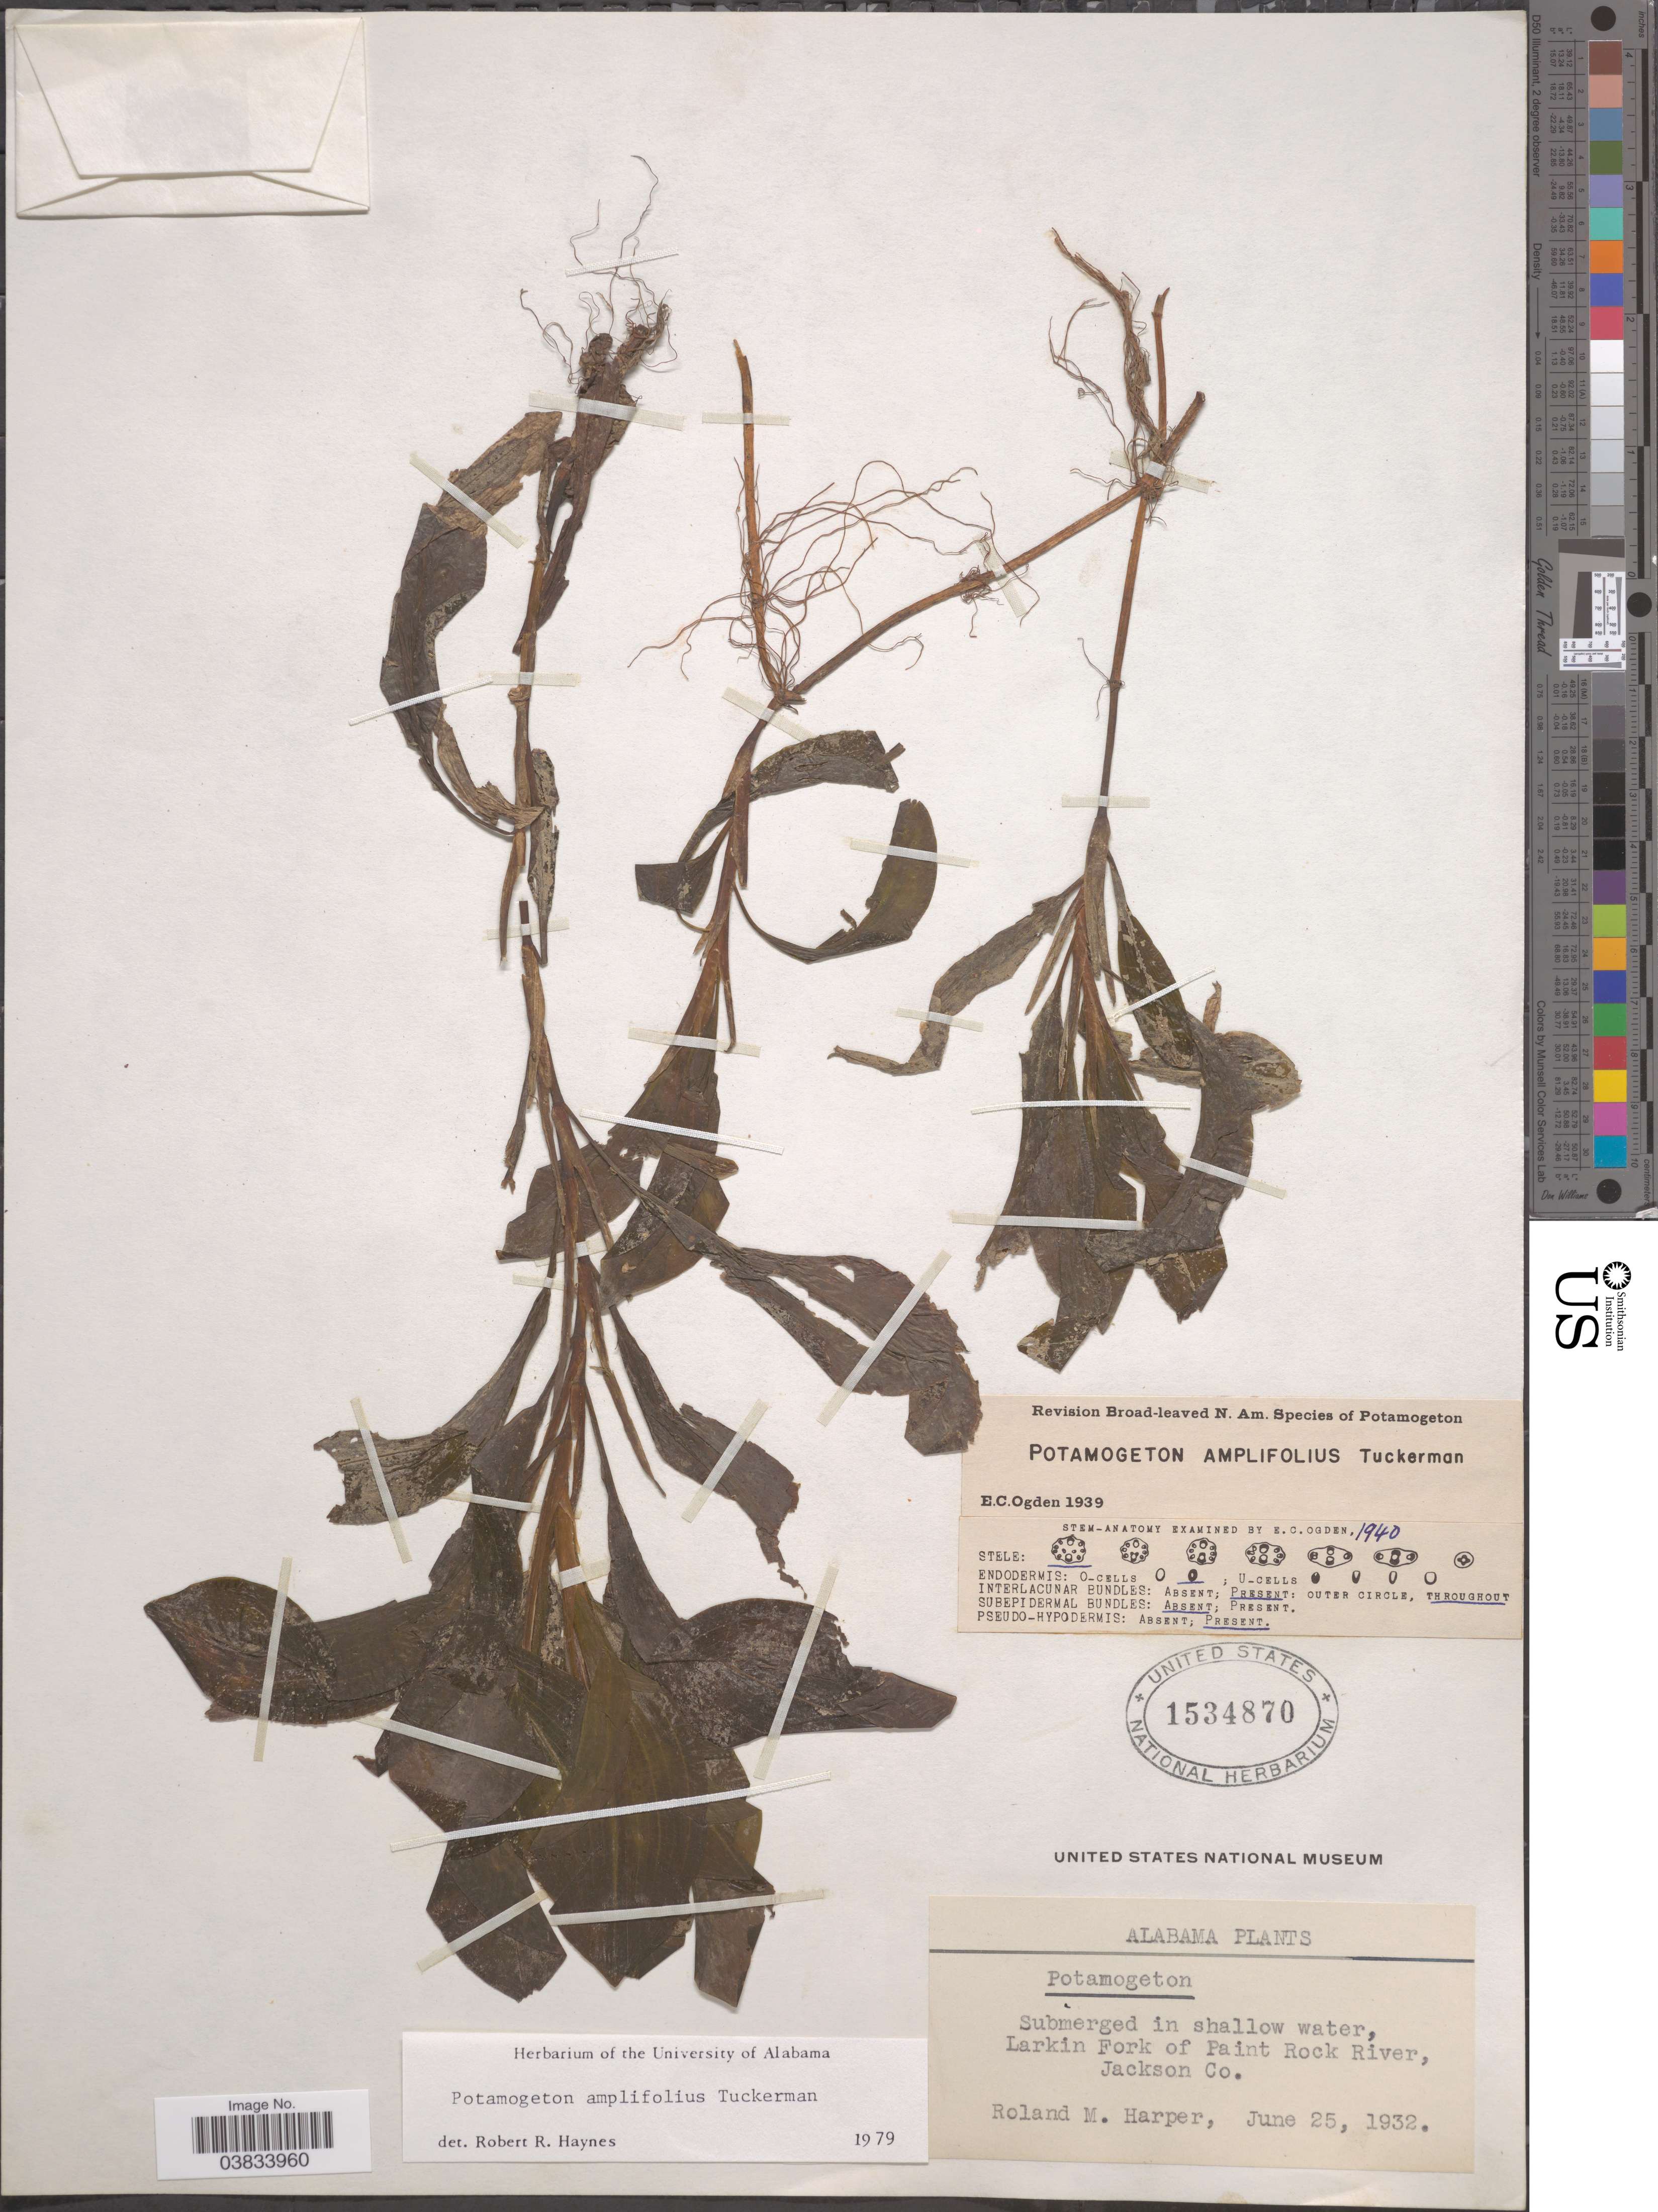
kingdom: Plantae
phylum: Tracheophyta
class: Liliopsida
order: Alismatales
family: Potamogetonaceae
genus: Potamogeton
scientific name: Potamogeton amplifolius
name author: Tuckerm.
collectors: R. M. Harper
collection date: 1932-06-25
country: United States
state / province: Alabama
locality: Larkin Fork of Paint Rock River, Jackson Co.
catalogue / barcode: US 1534870